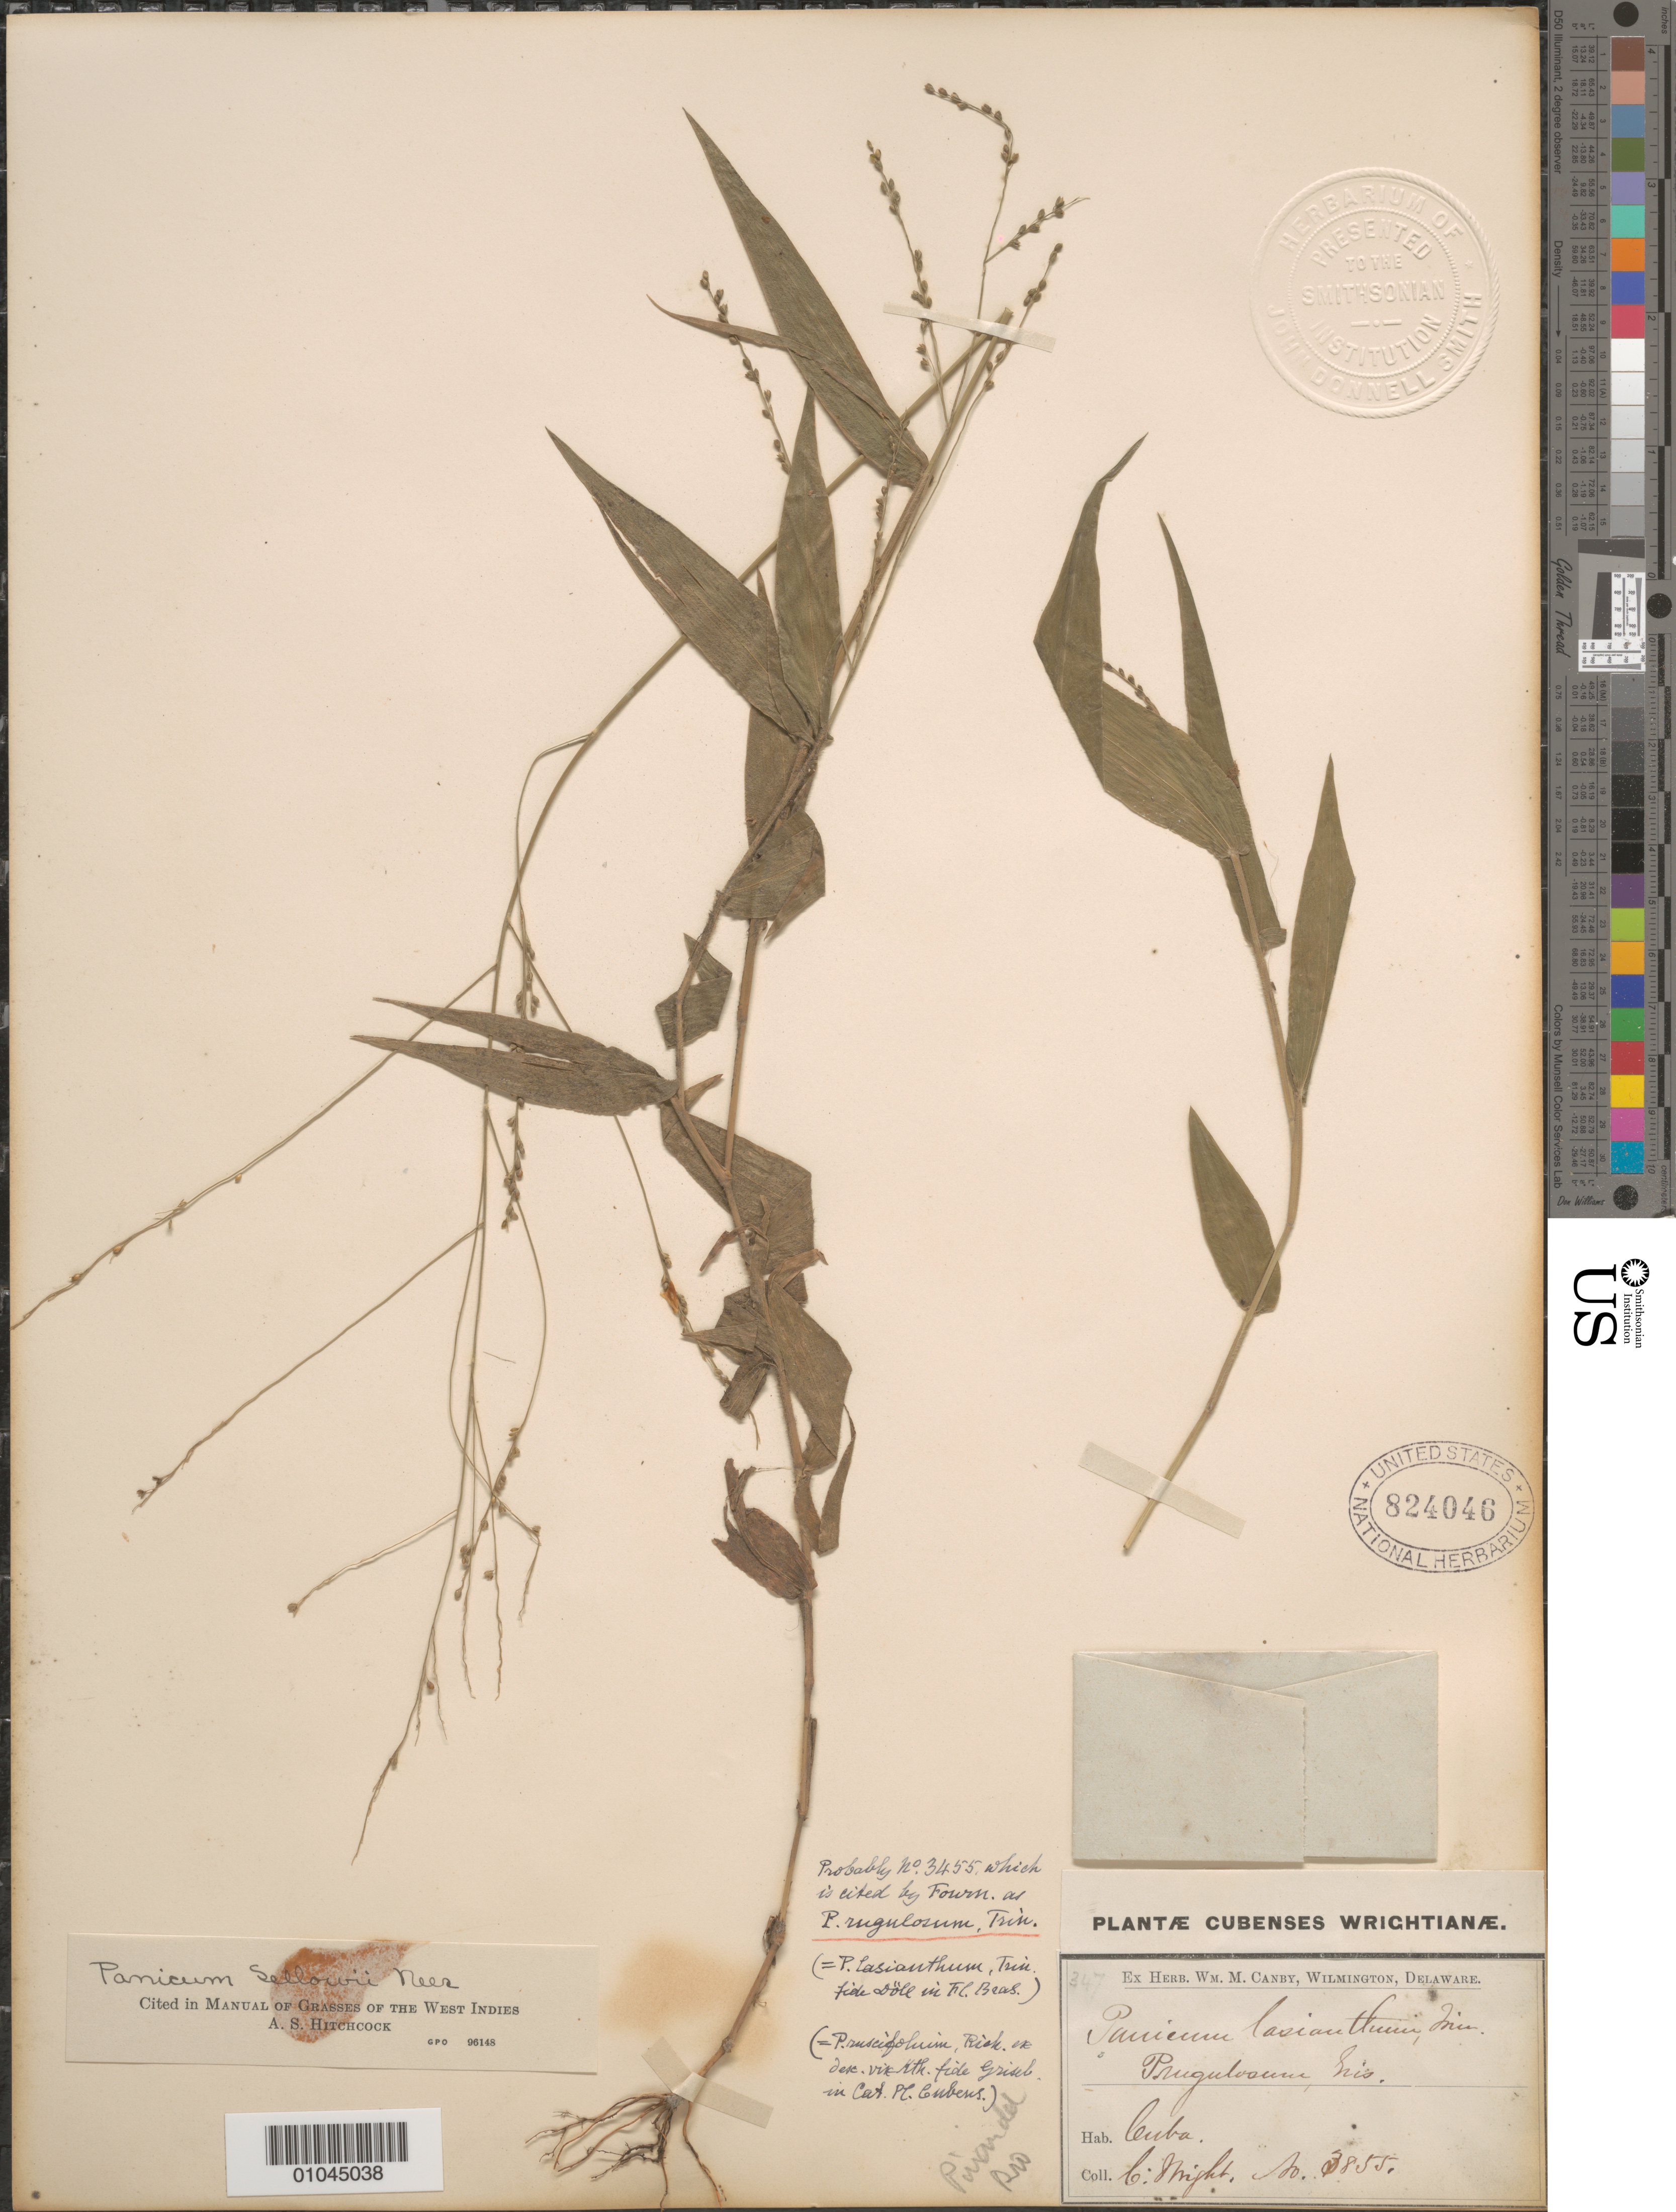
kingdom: Plantae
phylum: Tracheophyta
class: Liliopsida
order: Poales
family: Poaceae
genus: Panicum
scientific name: Panicum sellowii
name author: Nees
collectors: C. Wright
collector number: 3855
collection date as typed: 1800 to 1899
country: Cuba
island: Cuba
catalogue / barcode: US 824046